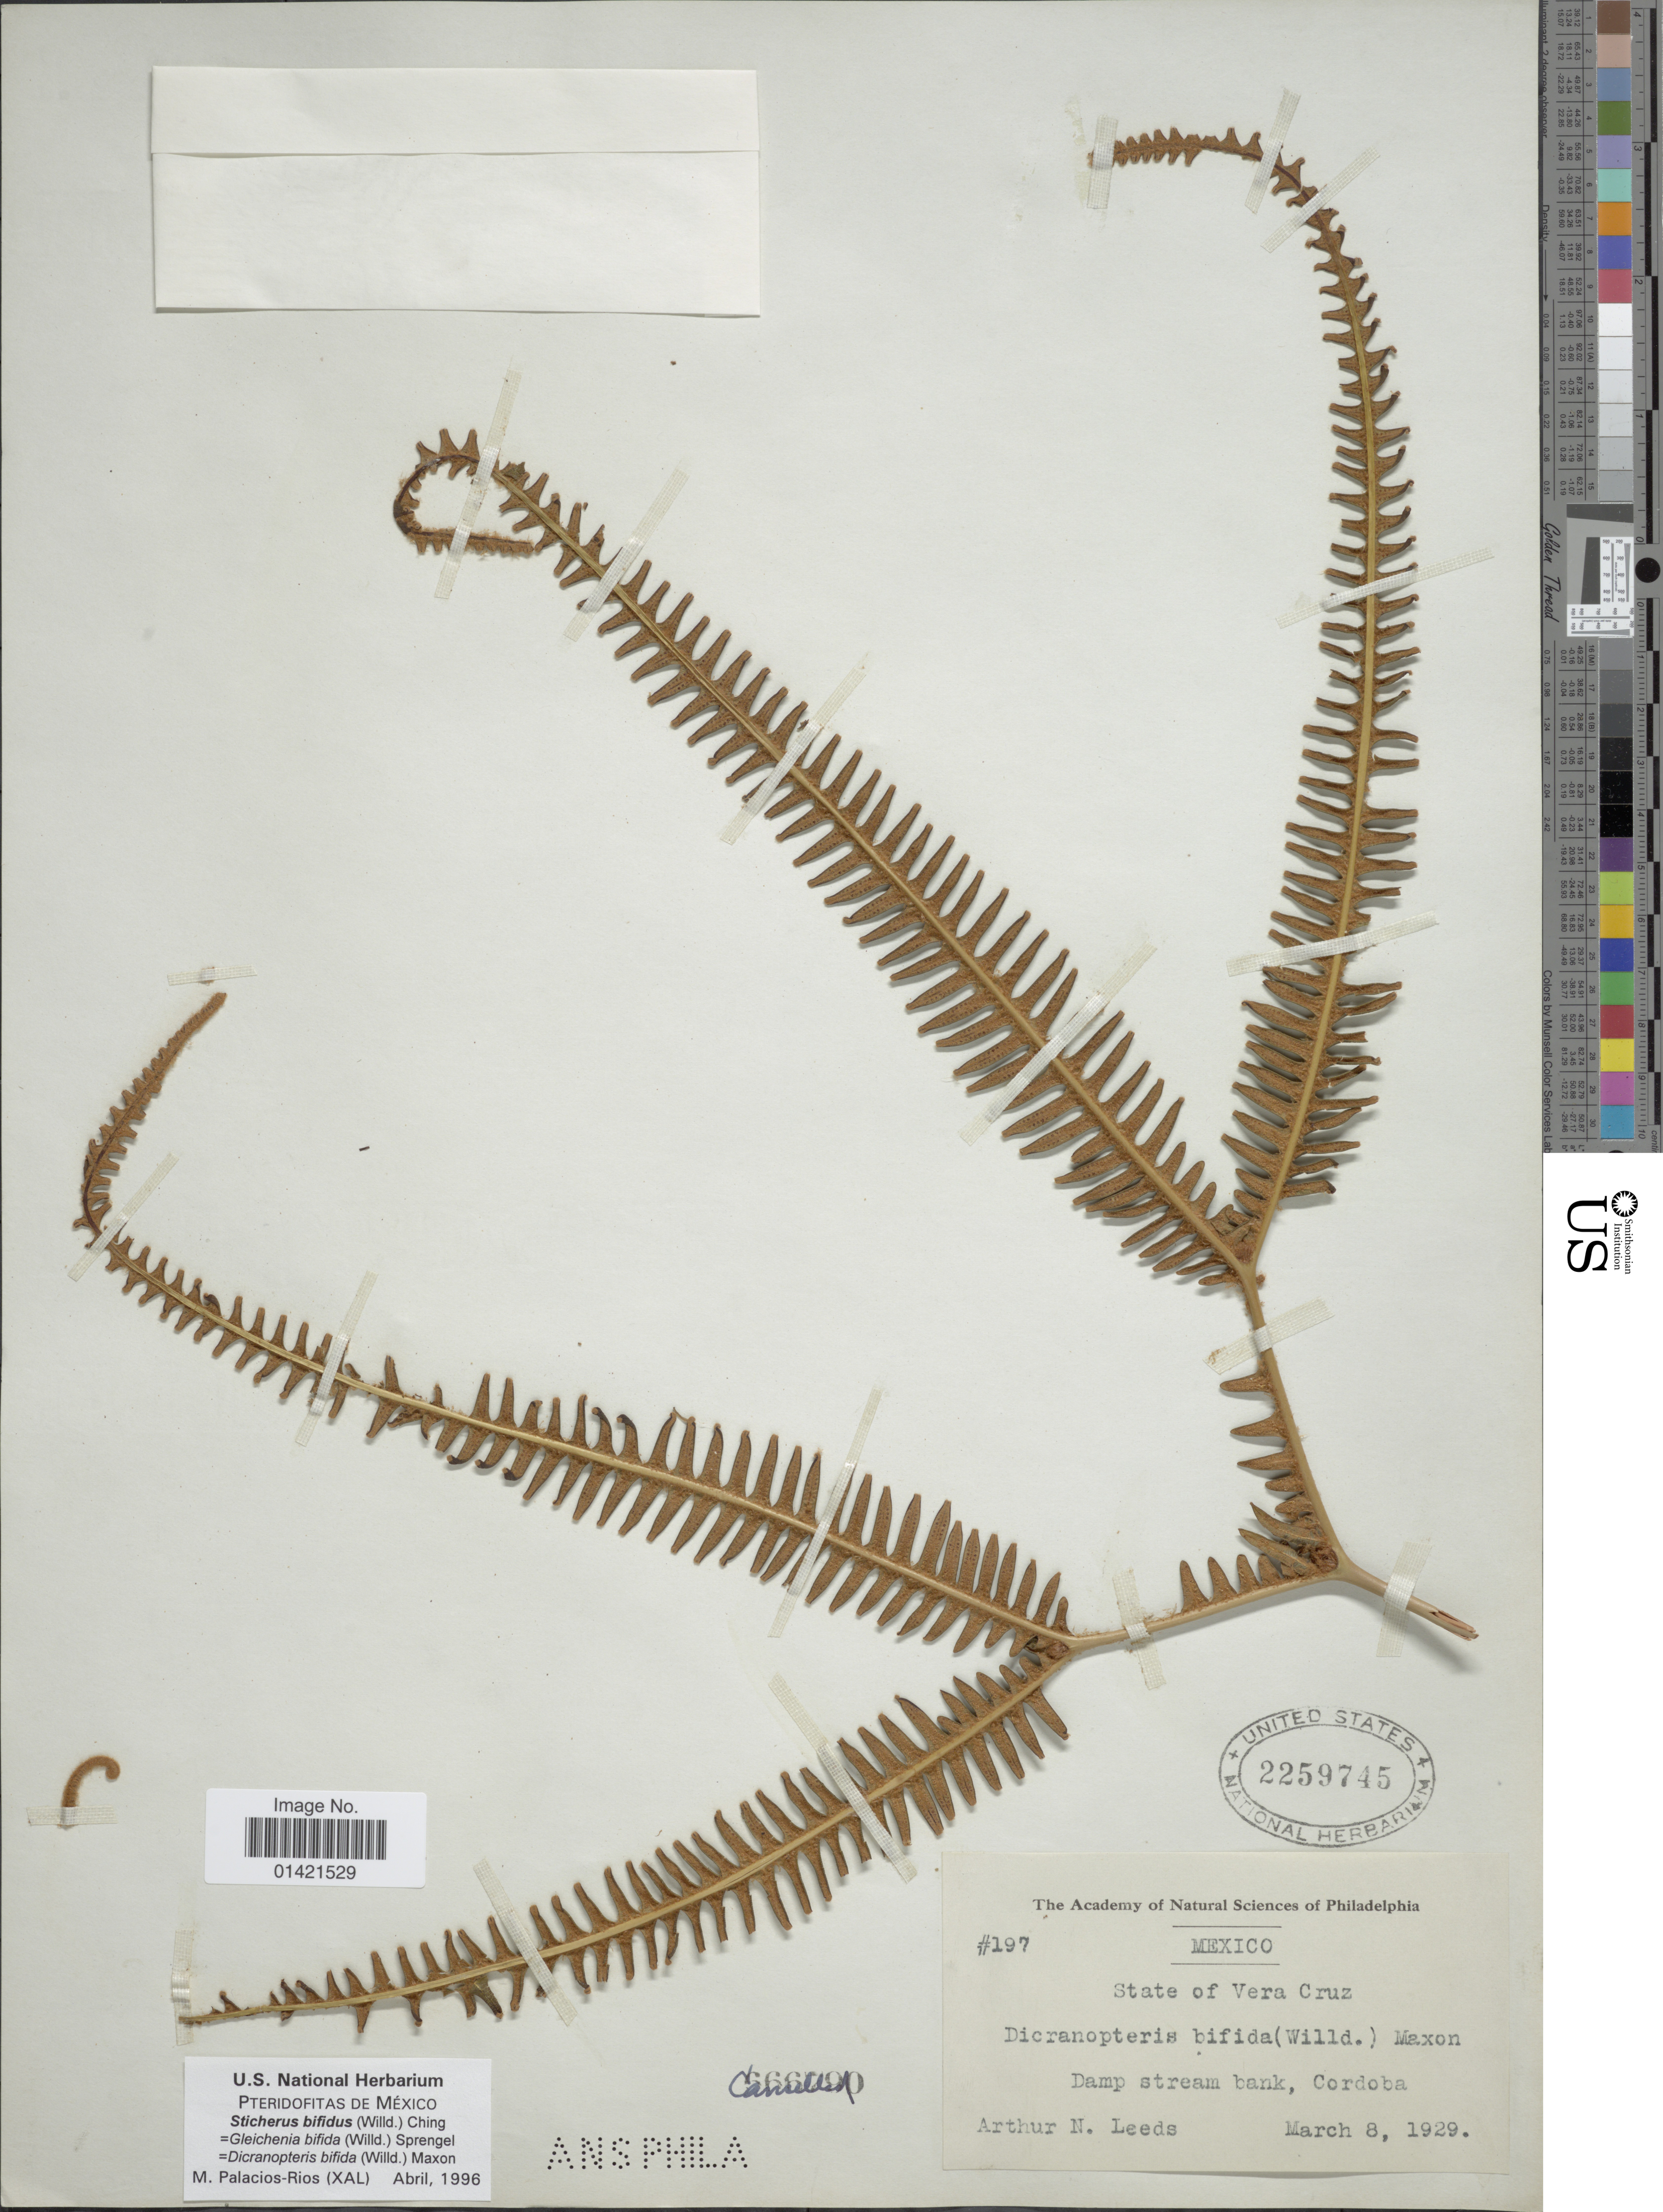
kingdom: Plantae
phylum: Tracheophyta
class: Polypodiopsida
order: Gleicheniales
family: Gleicheniaceae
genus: Sticherus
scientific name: Sticherus bifidus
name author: (Willd.) Ching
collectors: A. N. Leeds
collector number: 197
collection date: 1929-03-08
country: Mexico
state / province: Veracruz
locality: State of Vera Cruz. Damp stream bank, Cordoba.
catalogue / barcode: US 2259745